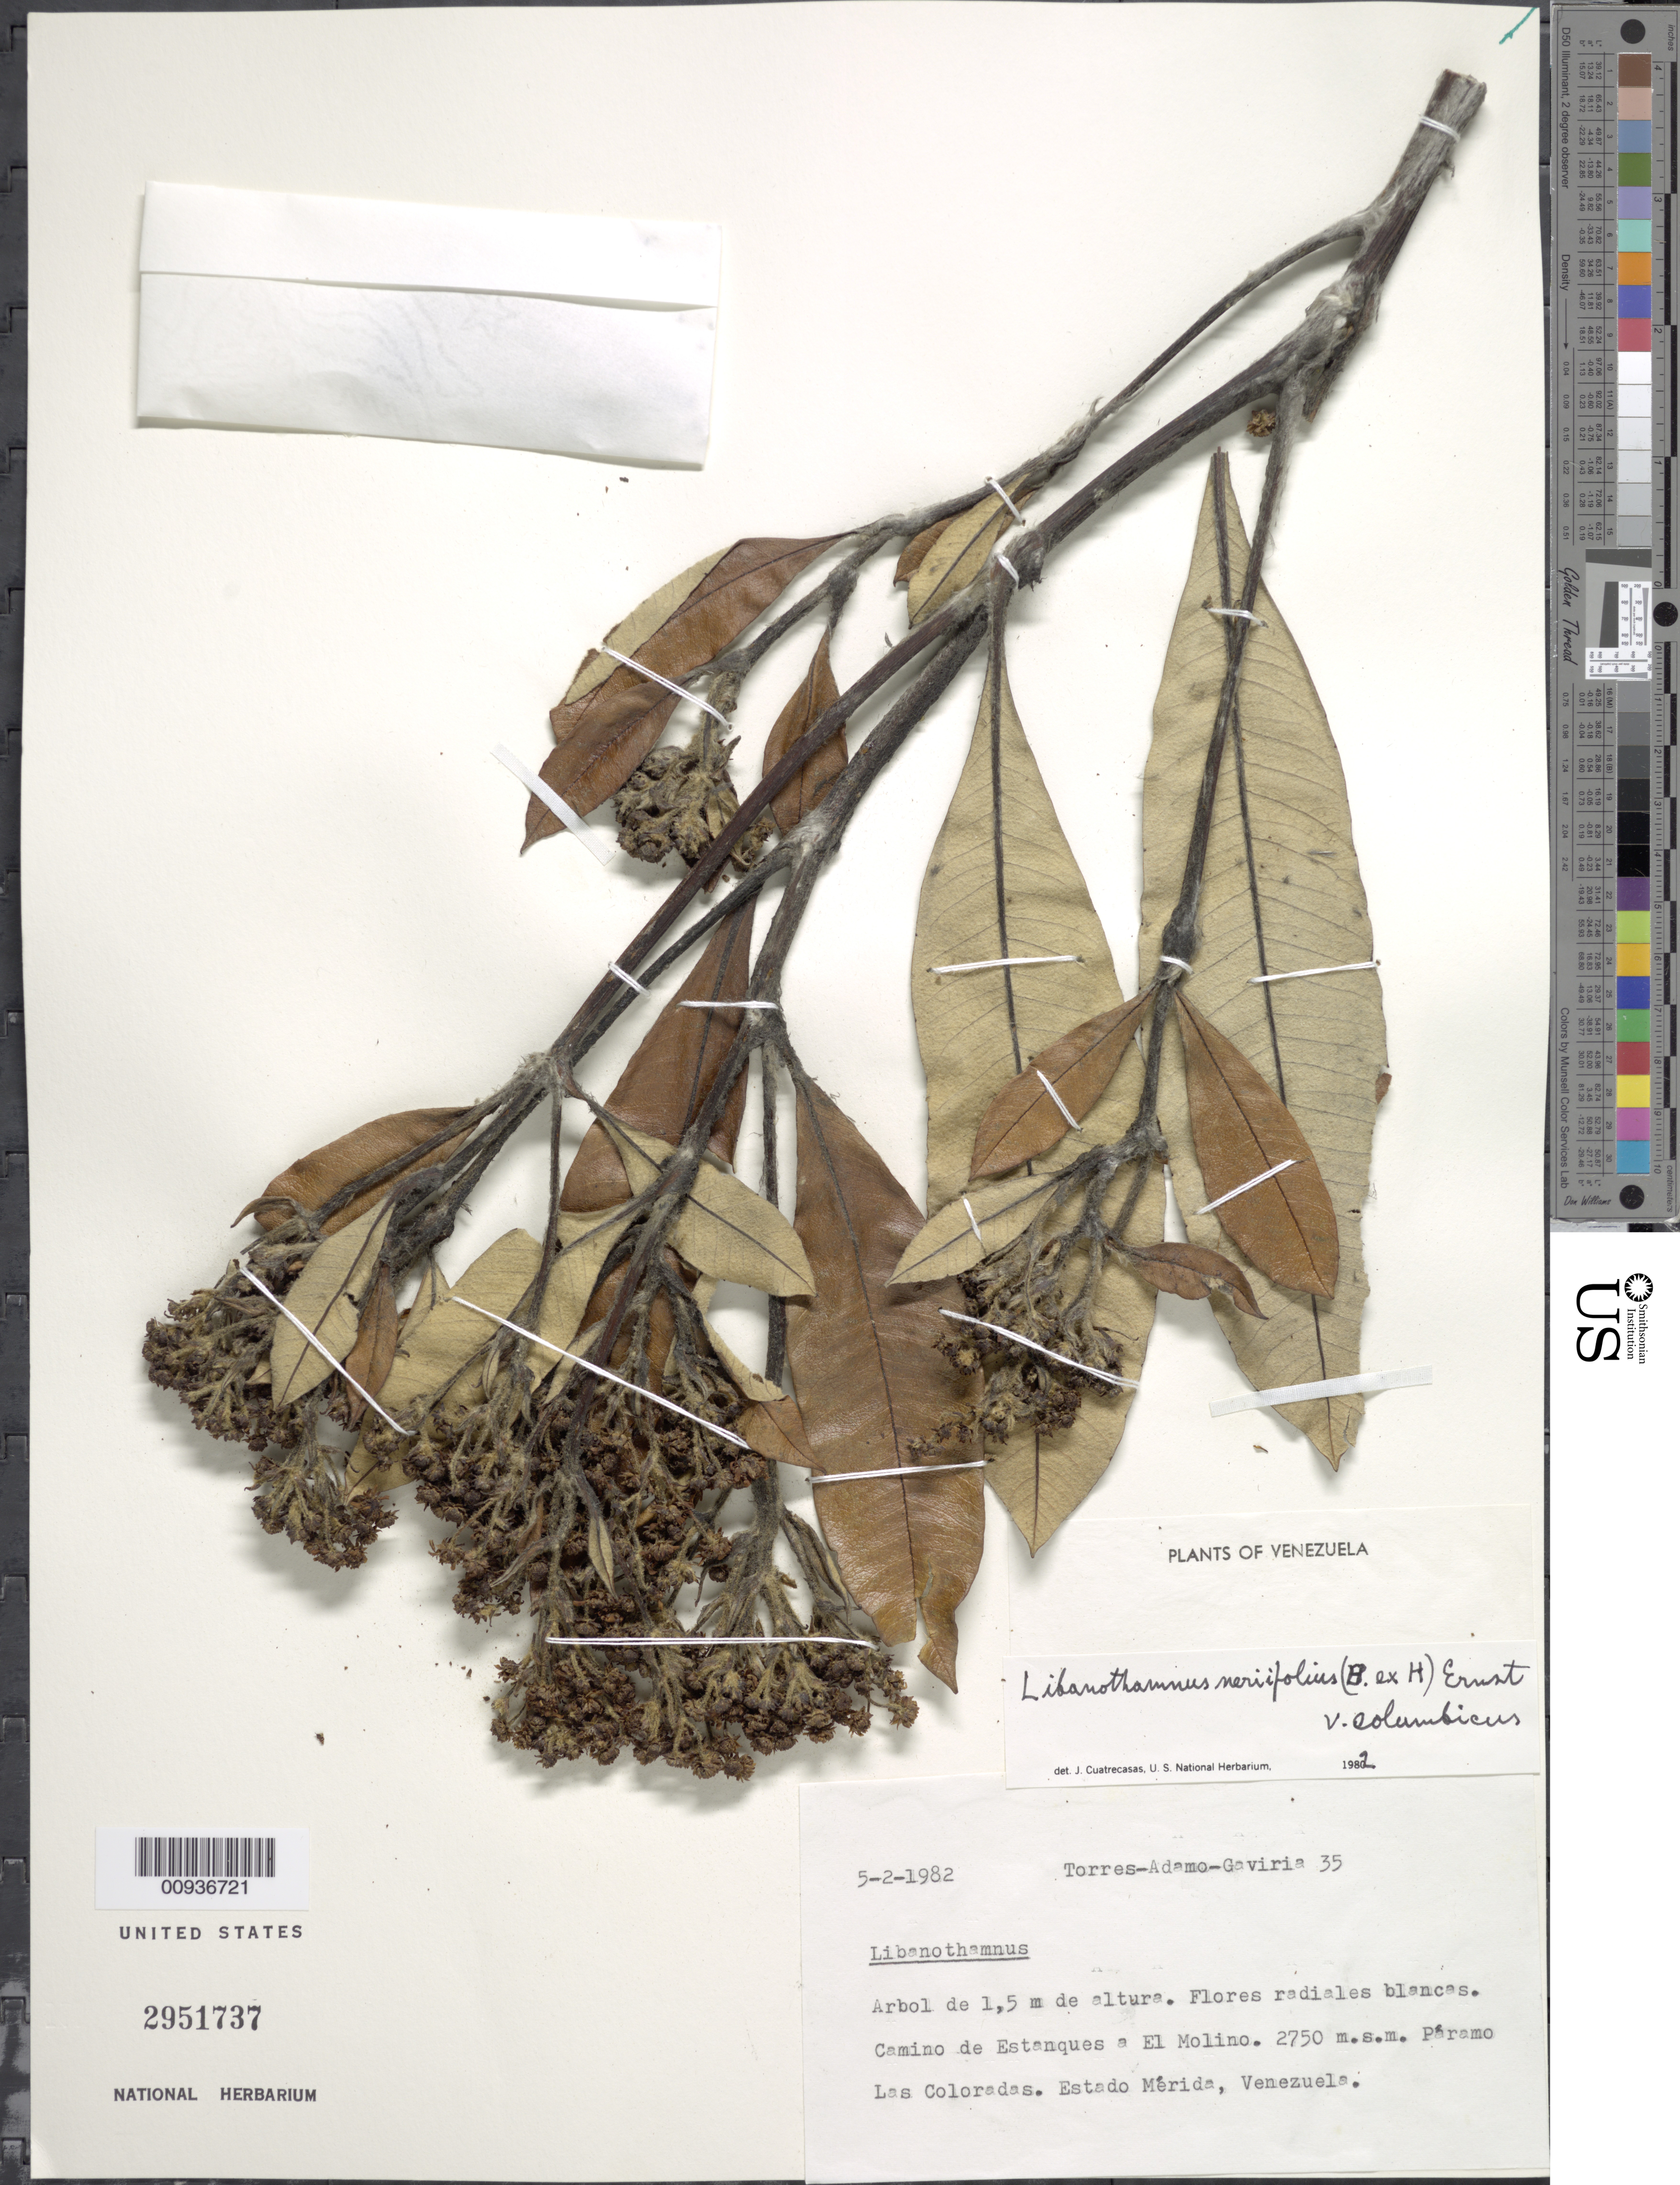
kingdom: Plantae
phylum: Tracheophyta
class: Magnoliopsida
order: Asterales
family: Asteraceae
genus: Libanothamnus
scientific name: Libanothamnus neriifolius var. columbicus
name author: (Cuatrec.) Cuatrec.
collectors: F. Torres, G. Adamo & J. Gaviria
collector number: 35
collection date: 1982-02-05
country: Venezuela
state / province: Mérida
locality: Páramo de Las Coloradas. Camino de Estanques A El Molino.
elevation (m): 2750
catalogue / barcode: US 2951737